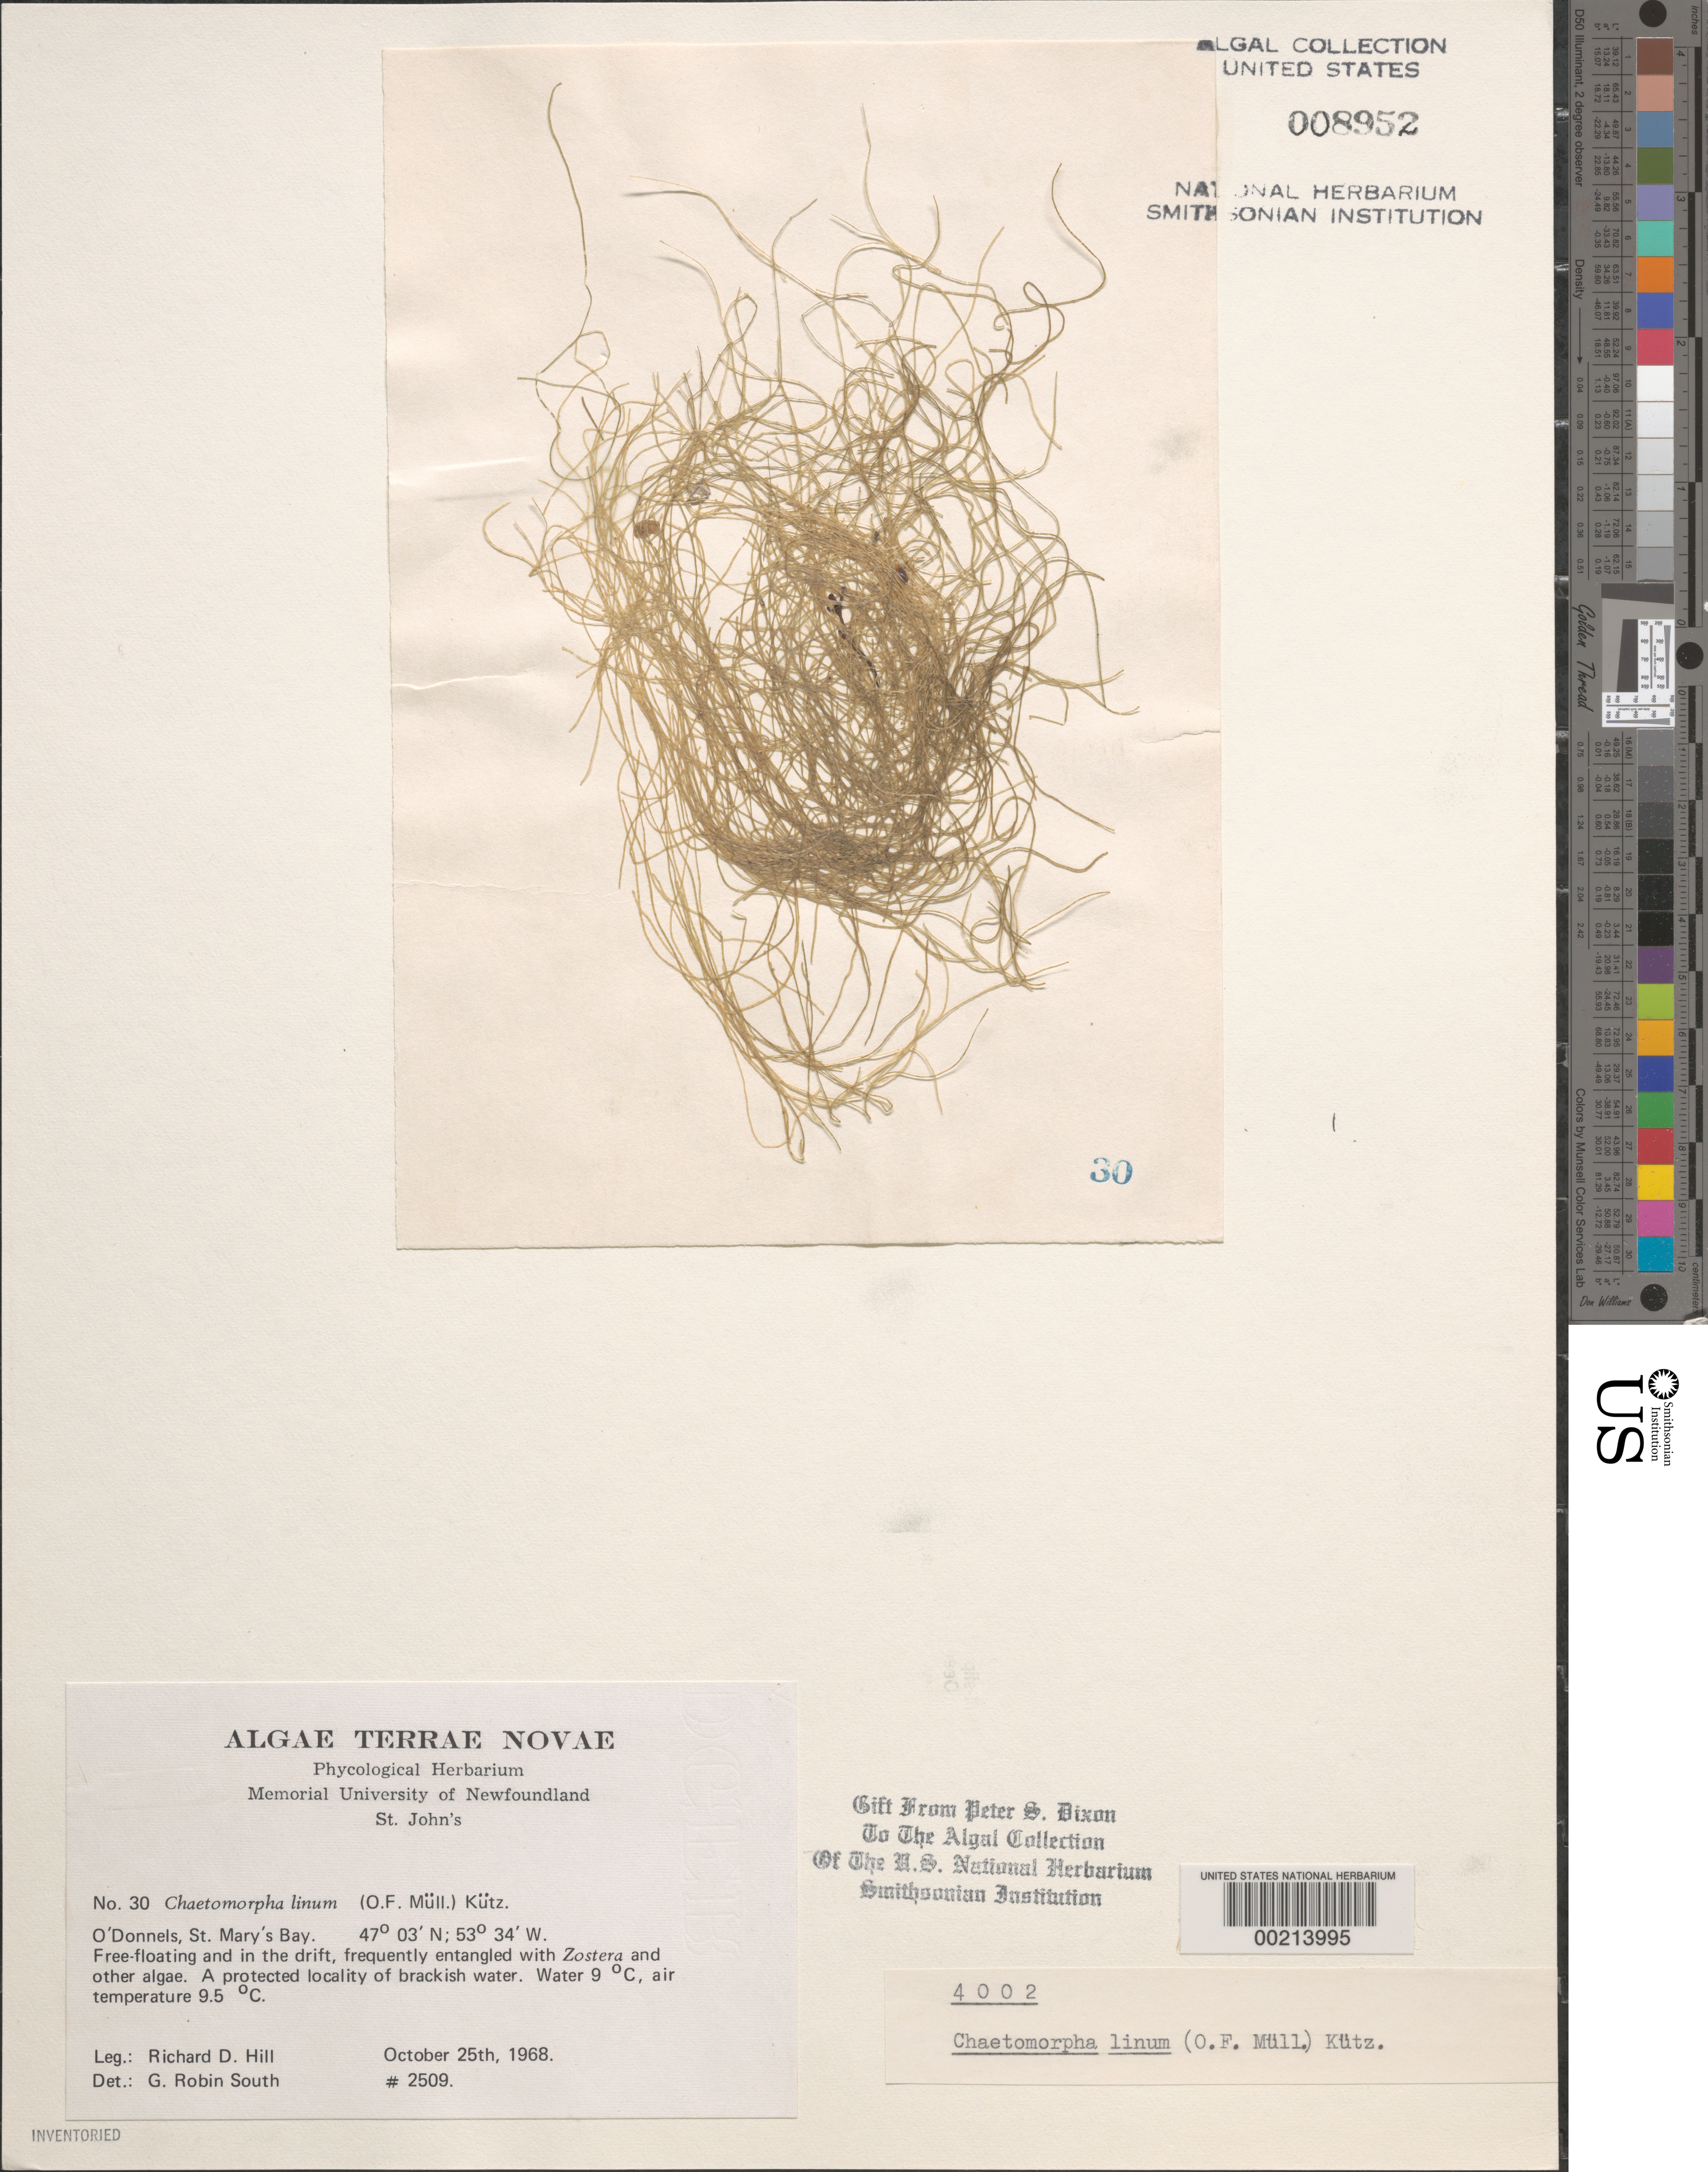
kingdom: Plantae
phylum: Chlorophyta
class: Ulvophyceae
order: Cladophorales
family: Cladophoraceae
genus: Chaetomorpha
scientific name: Chaetomorpha linum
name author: (O.F. Muell.) Kütz.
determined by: South, G. R.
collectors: R. D. Hill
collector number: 2509 & PSD 4002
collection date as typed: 25 Oct 1968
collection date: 1968-10-25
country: Canada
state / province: Newfoundland and Labrador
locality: O'Donnels, St. Mary's Bay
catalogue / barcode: US 8952